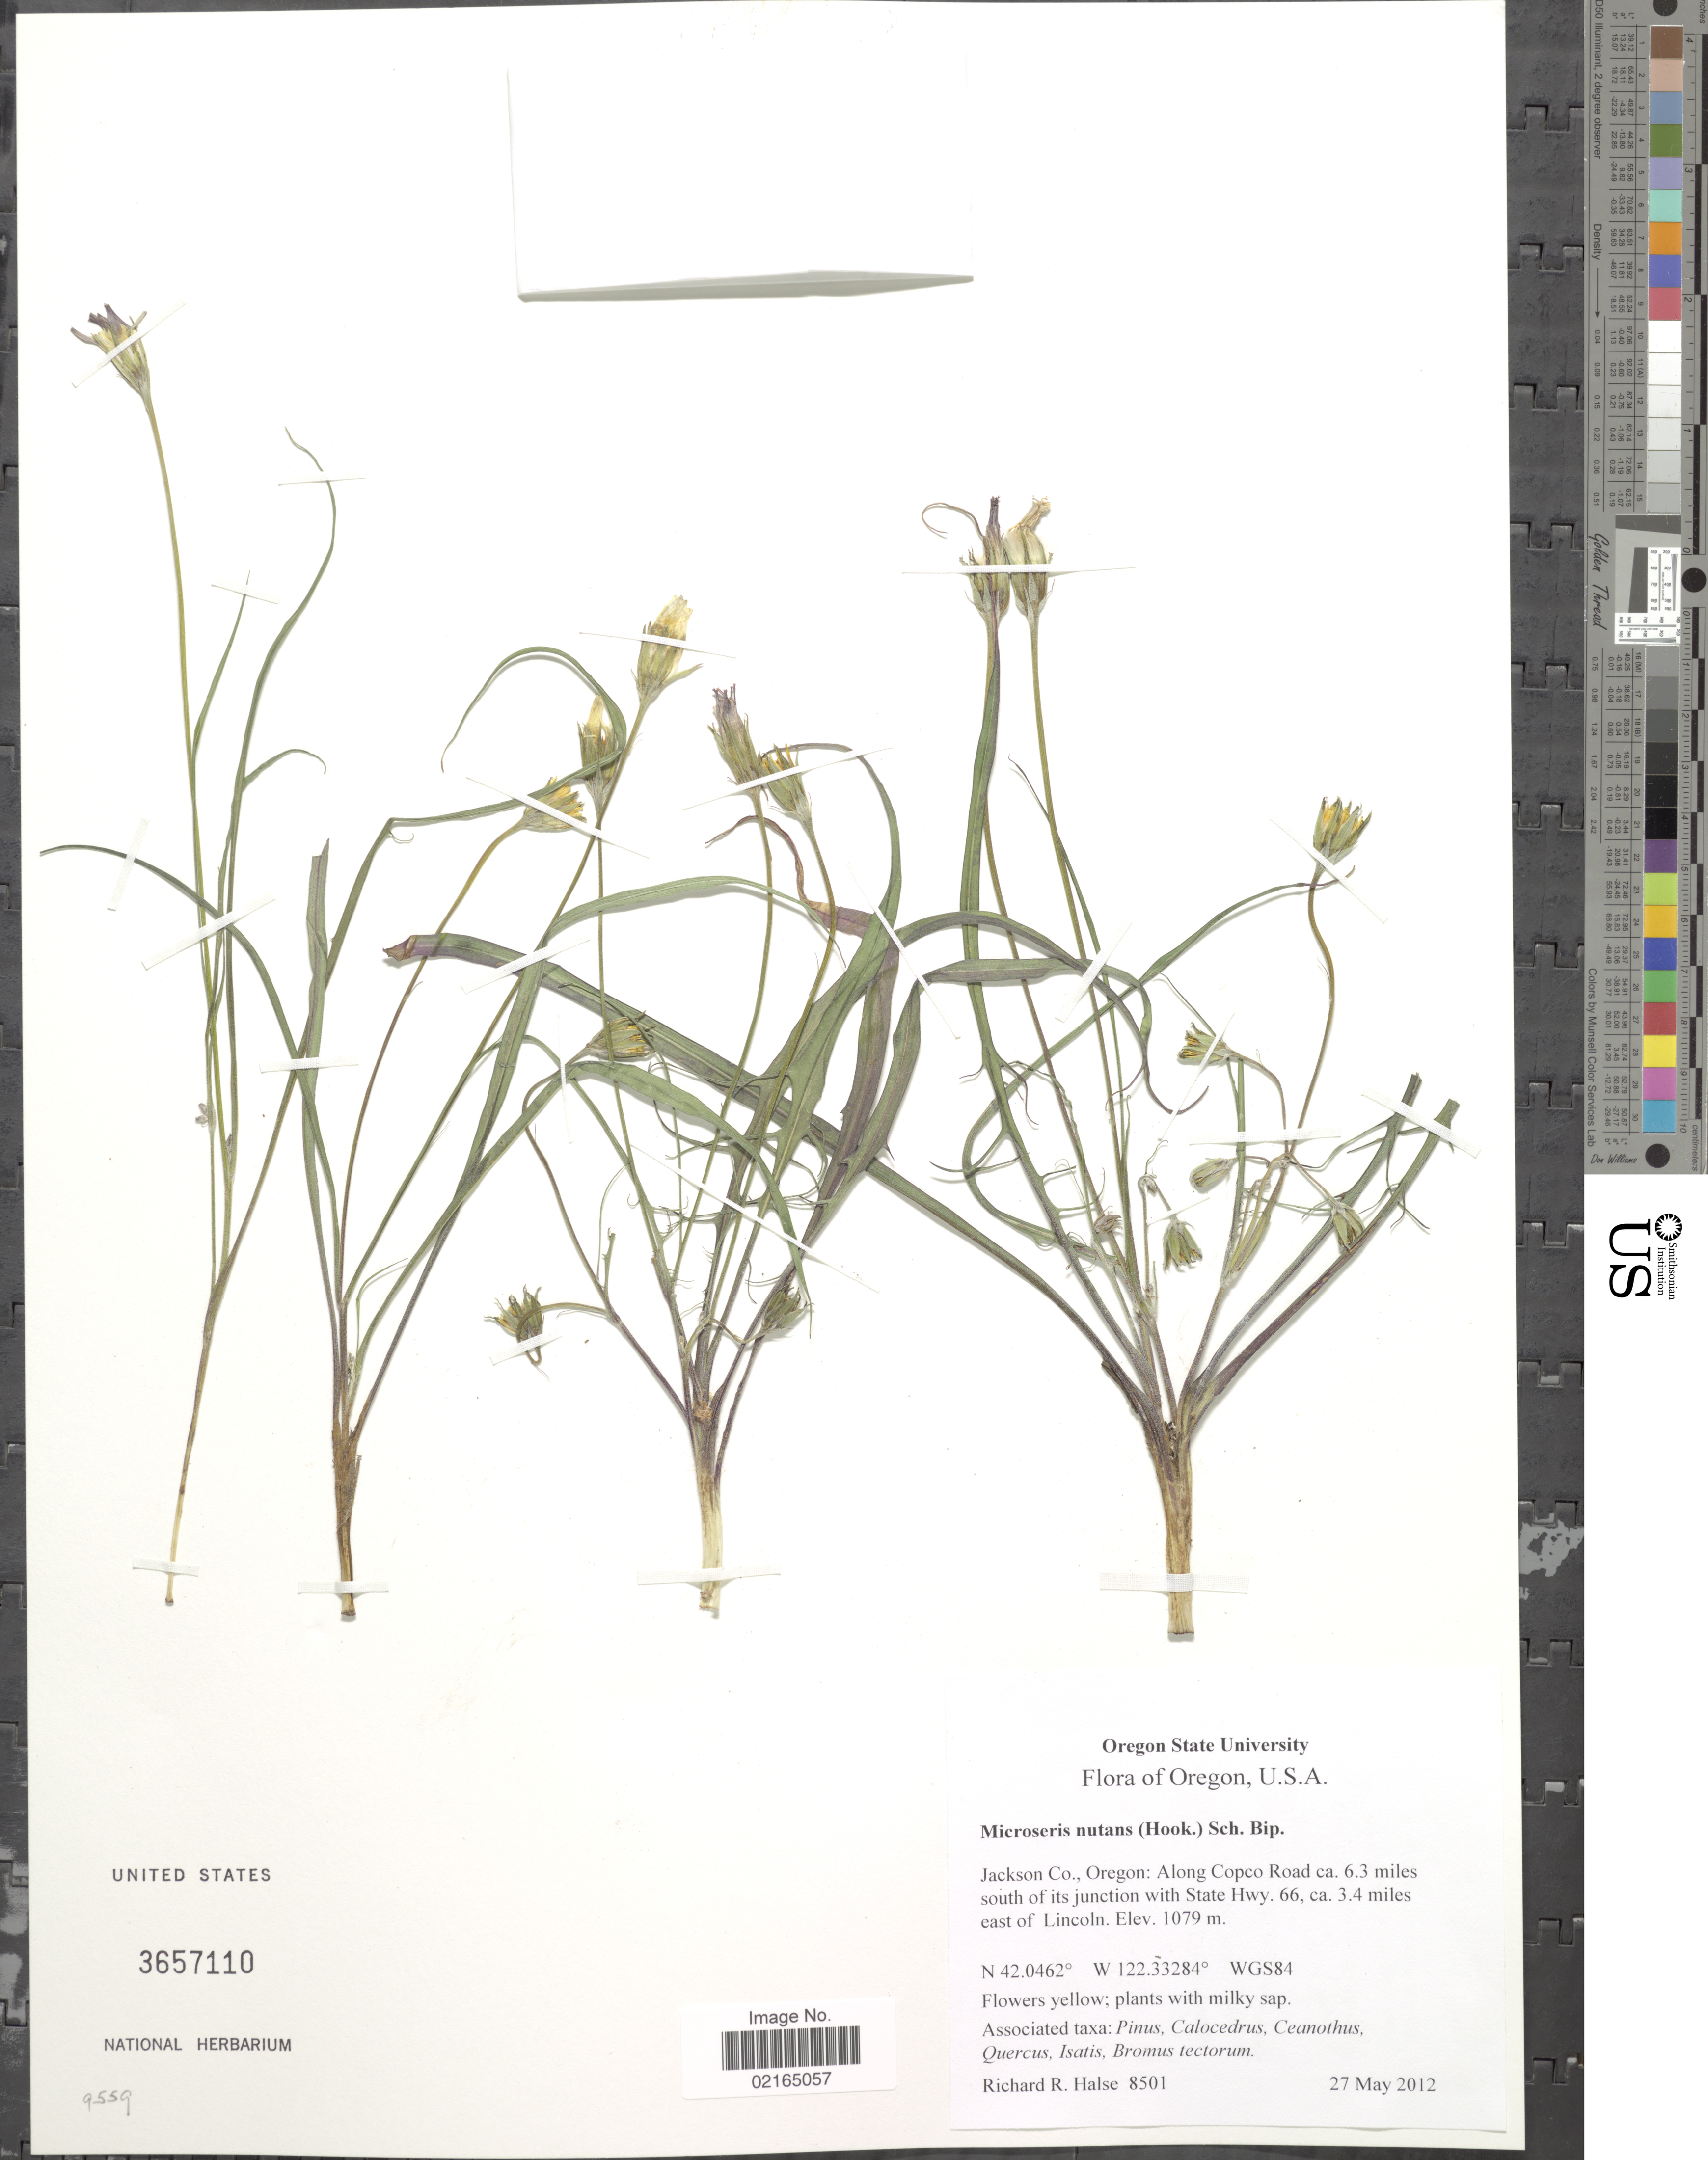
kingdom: Plantae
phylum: Tracheophyta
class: Magnoliopsida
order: Asterales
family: Asteraceae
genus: Microseris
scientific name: Microseris nutans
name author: (Hook.) Sch. Bip.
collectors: R. Halse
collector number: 8501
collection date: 2012-05-27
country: United States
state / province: Oregon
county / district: Jackson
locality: Jackson Co., Oregon: along Copco Road ca. 6.3 miles south of its junction with State Hwy.66, ca. 3.4 miles east of Lincoln.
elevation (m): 1079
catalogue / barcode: US 3657110